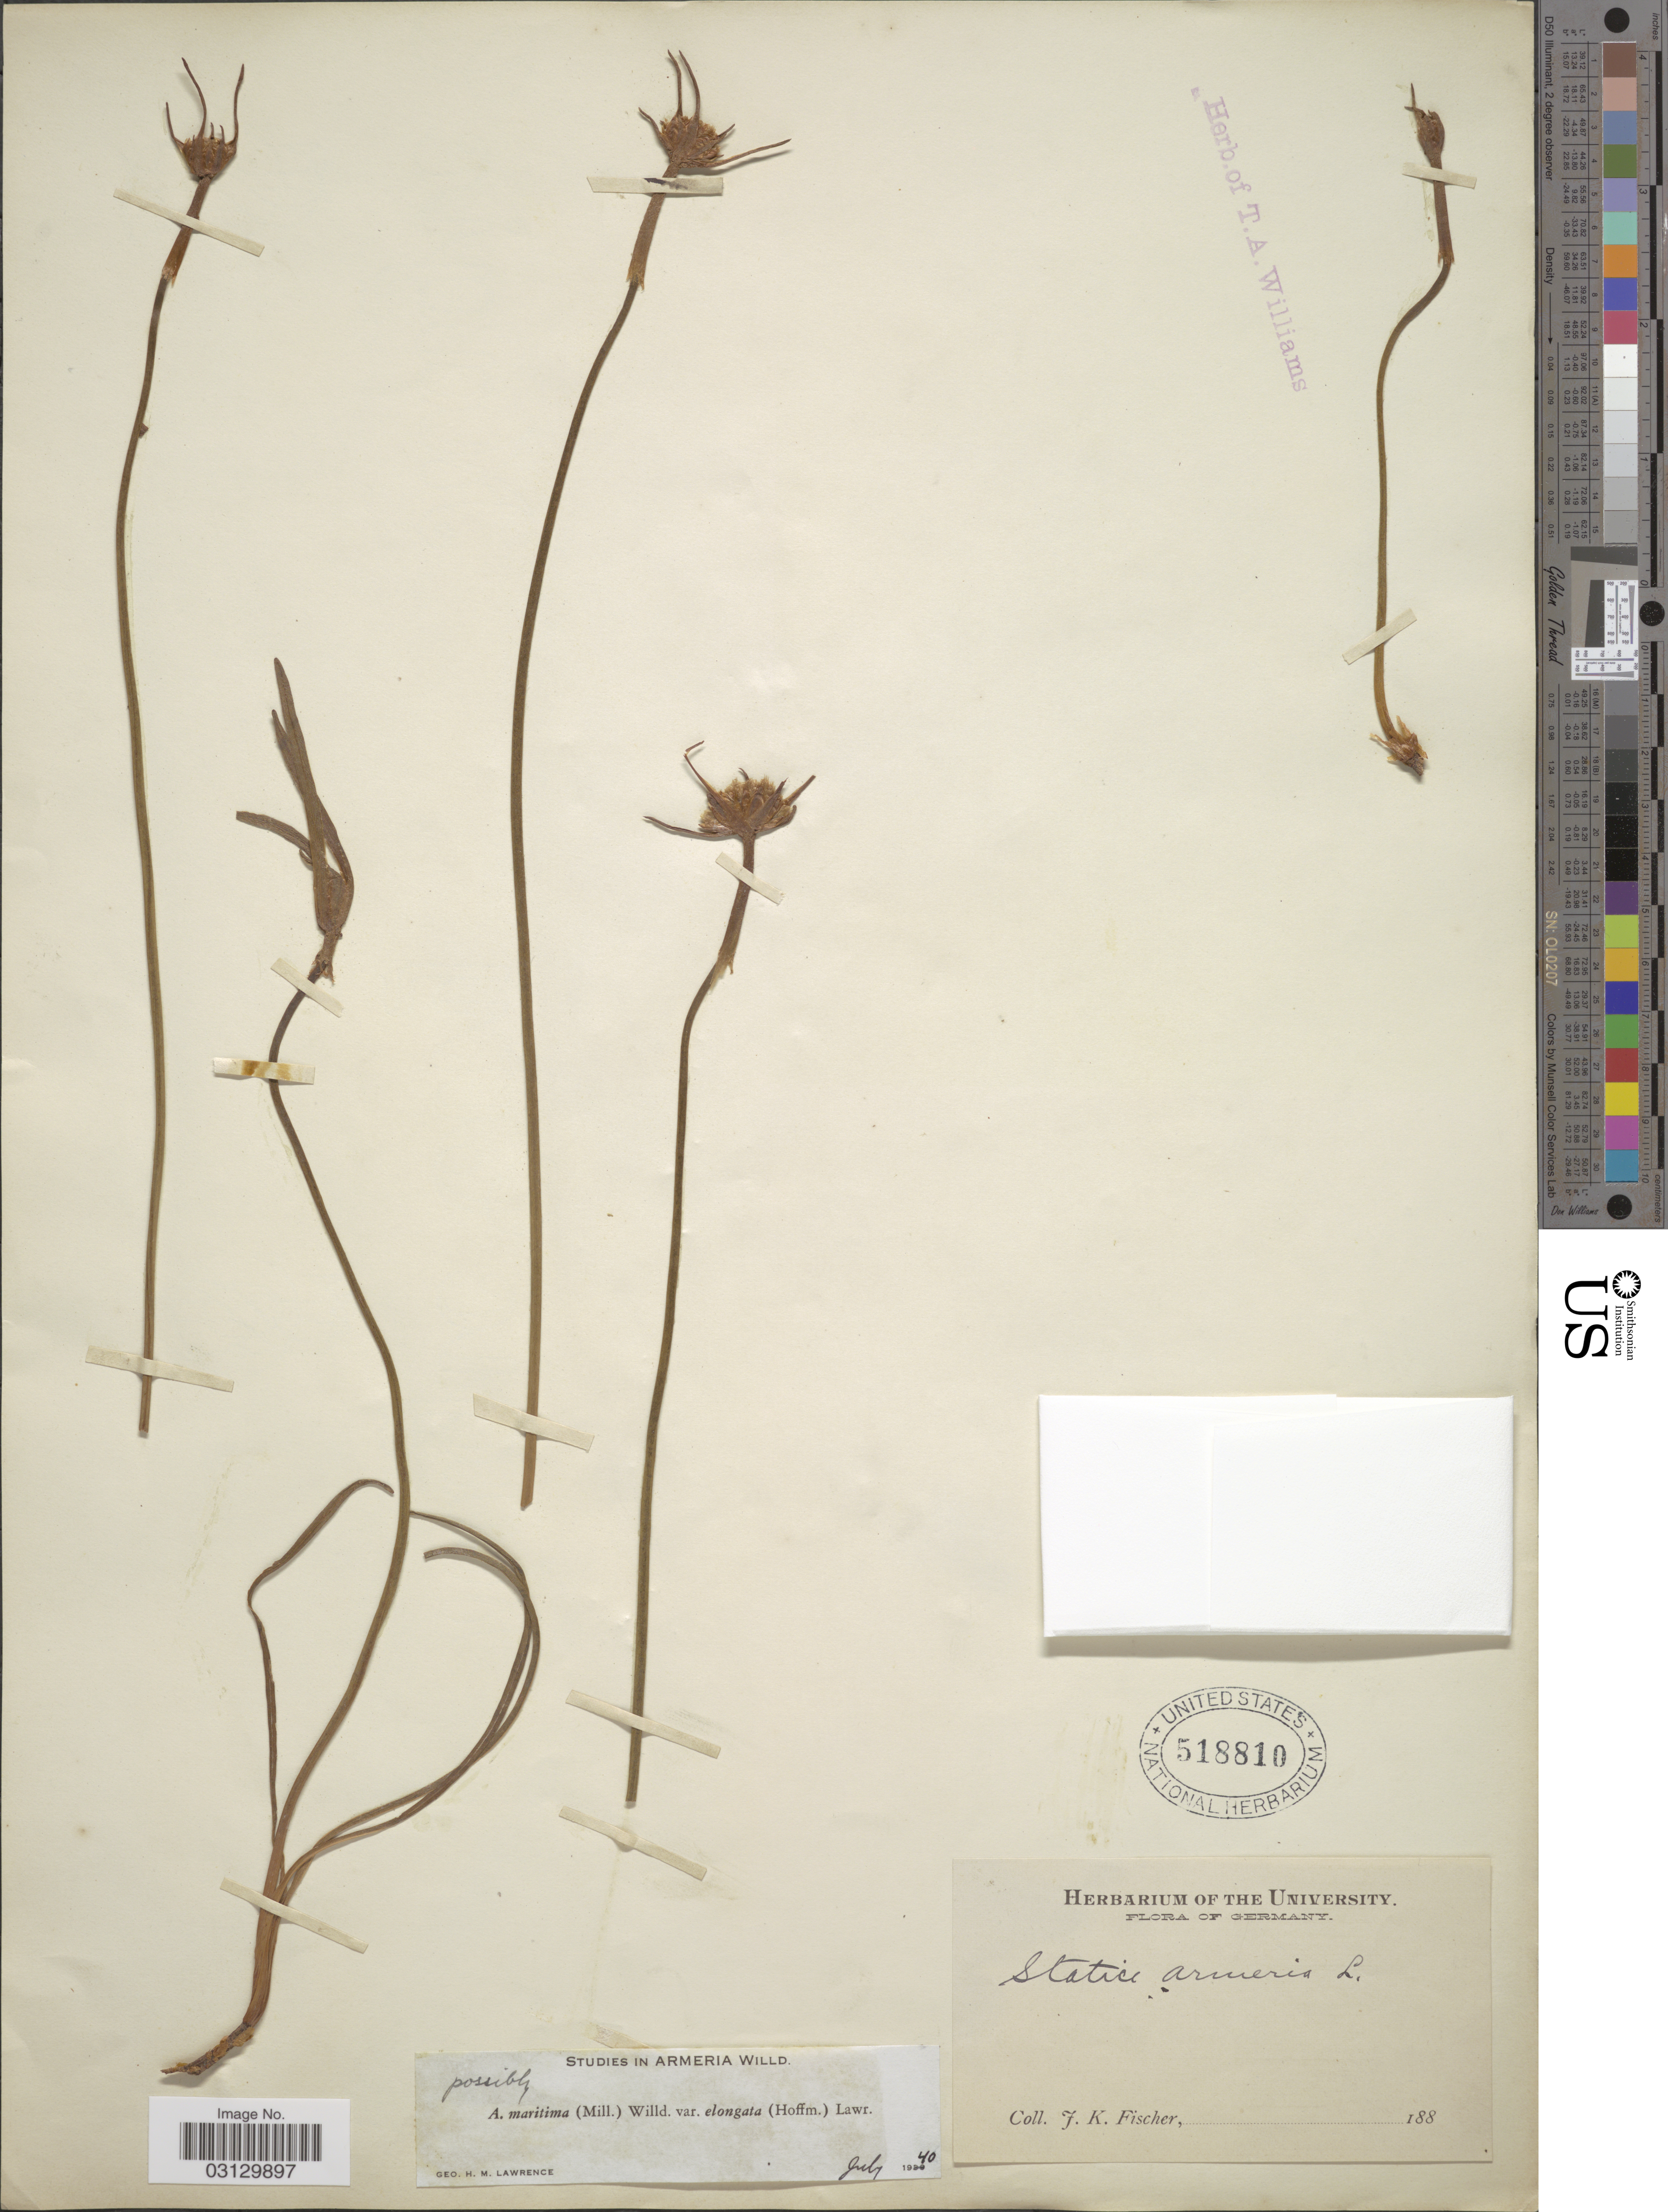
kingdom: Plantae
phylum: Tracheophyta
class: Magnoliopsida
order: Caryophyllales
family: Plumbaginaceae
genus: Armeria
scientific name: Armeria maritima subsp. elongata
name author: (Hoffm.) Bonnier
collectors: J. Fischer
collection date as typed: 188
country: Germany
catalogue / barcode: US 518810